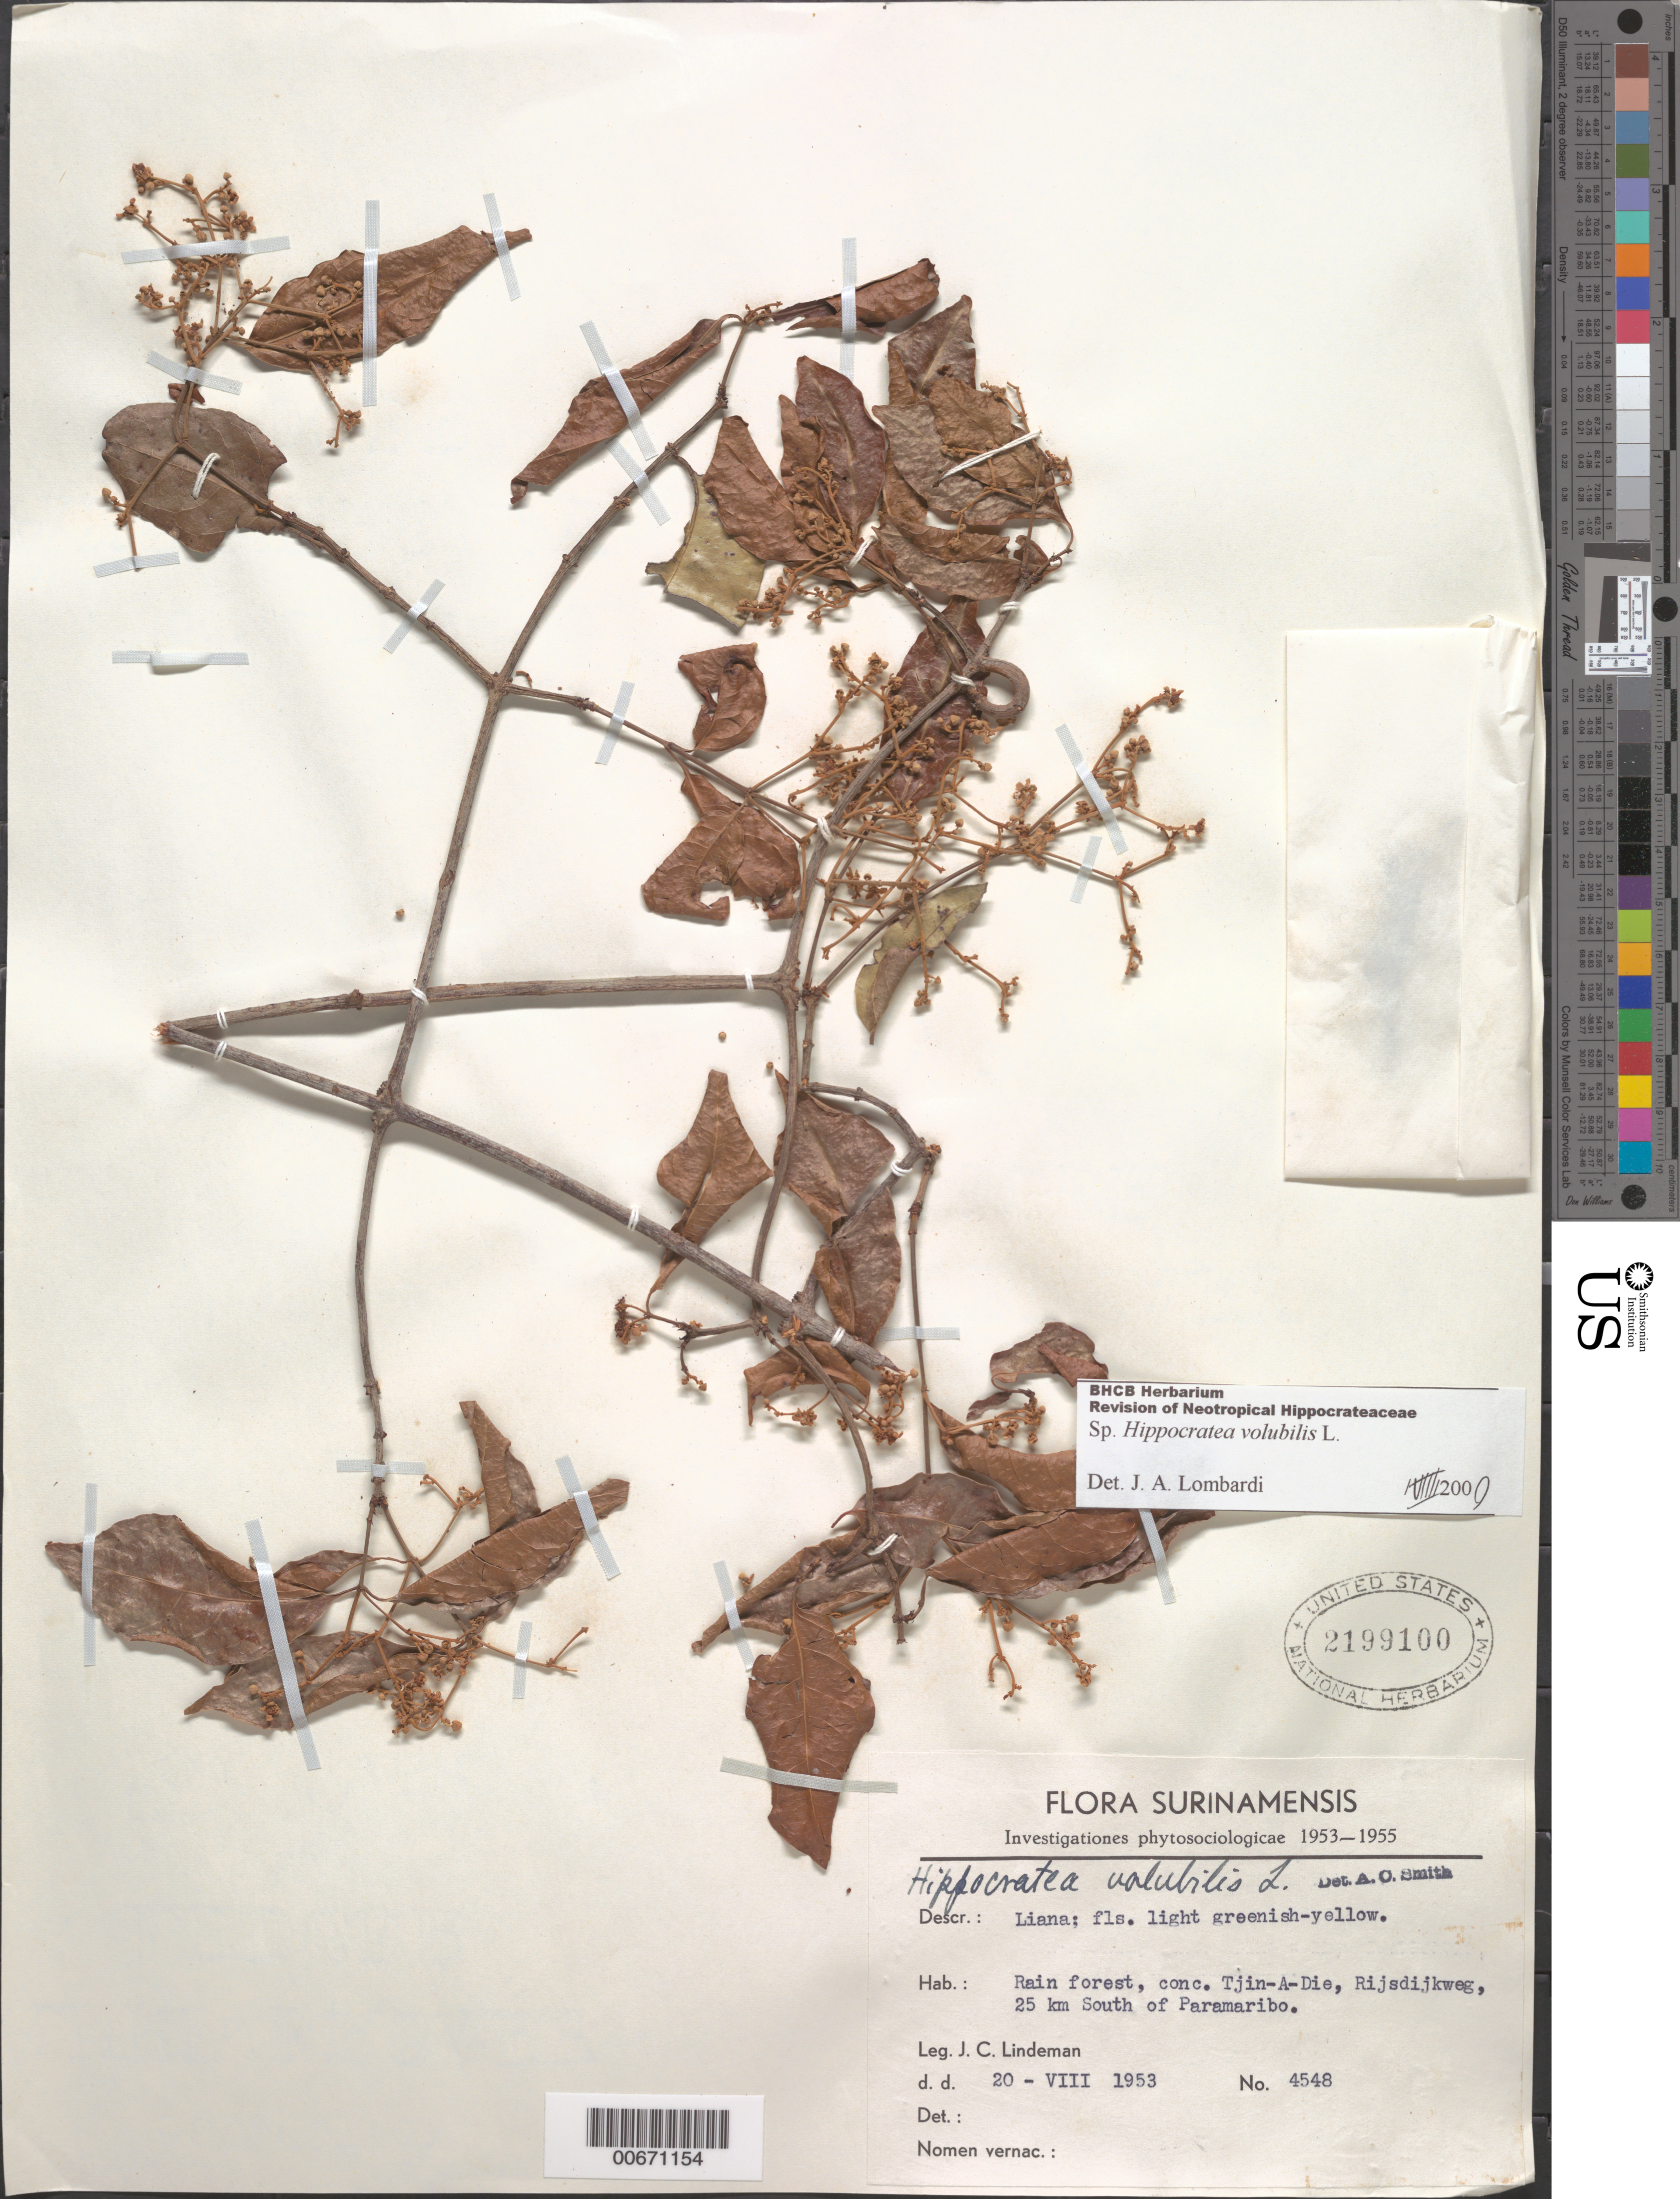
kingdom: Plantae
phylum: Tracheophyta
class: Magnoliopsida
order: Celastrales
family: Celastraceae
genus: Hippocratea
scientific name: Hippocratea volubilis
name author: L.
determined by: Lombardi, Julio A.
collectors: J. C. Lindeman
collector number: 4548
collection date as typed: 20-Aug-53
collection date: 1953-08-20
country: Suriname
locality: Paramaribo, 25 km S of, concession Tjin A die, Rijsdijkweg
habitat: Rainforest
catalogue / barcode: US 2199100